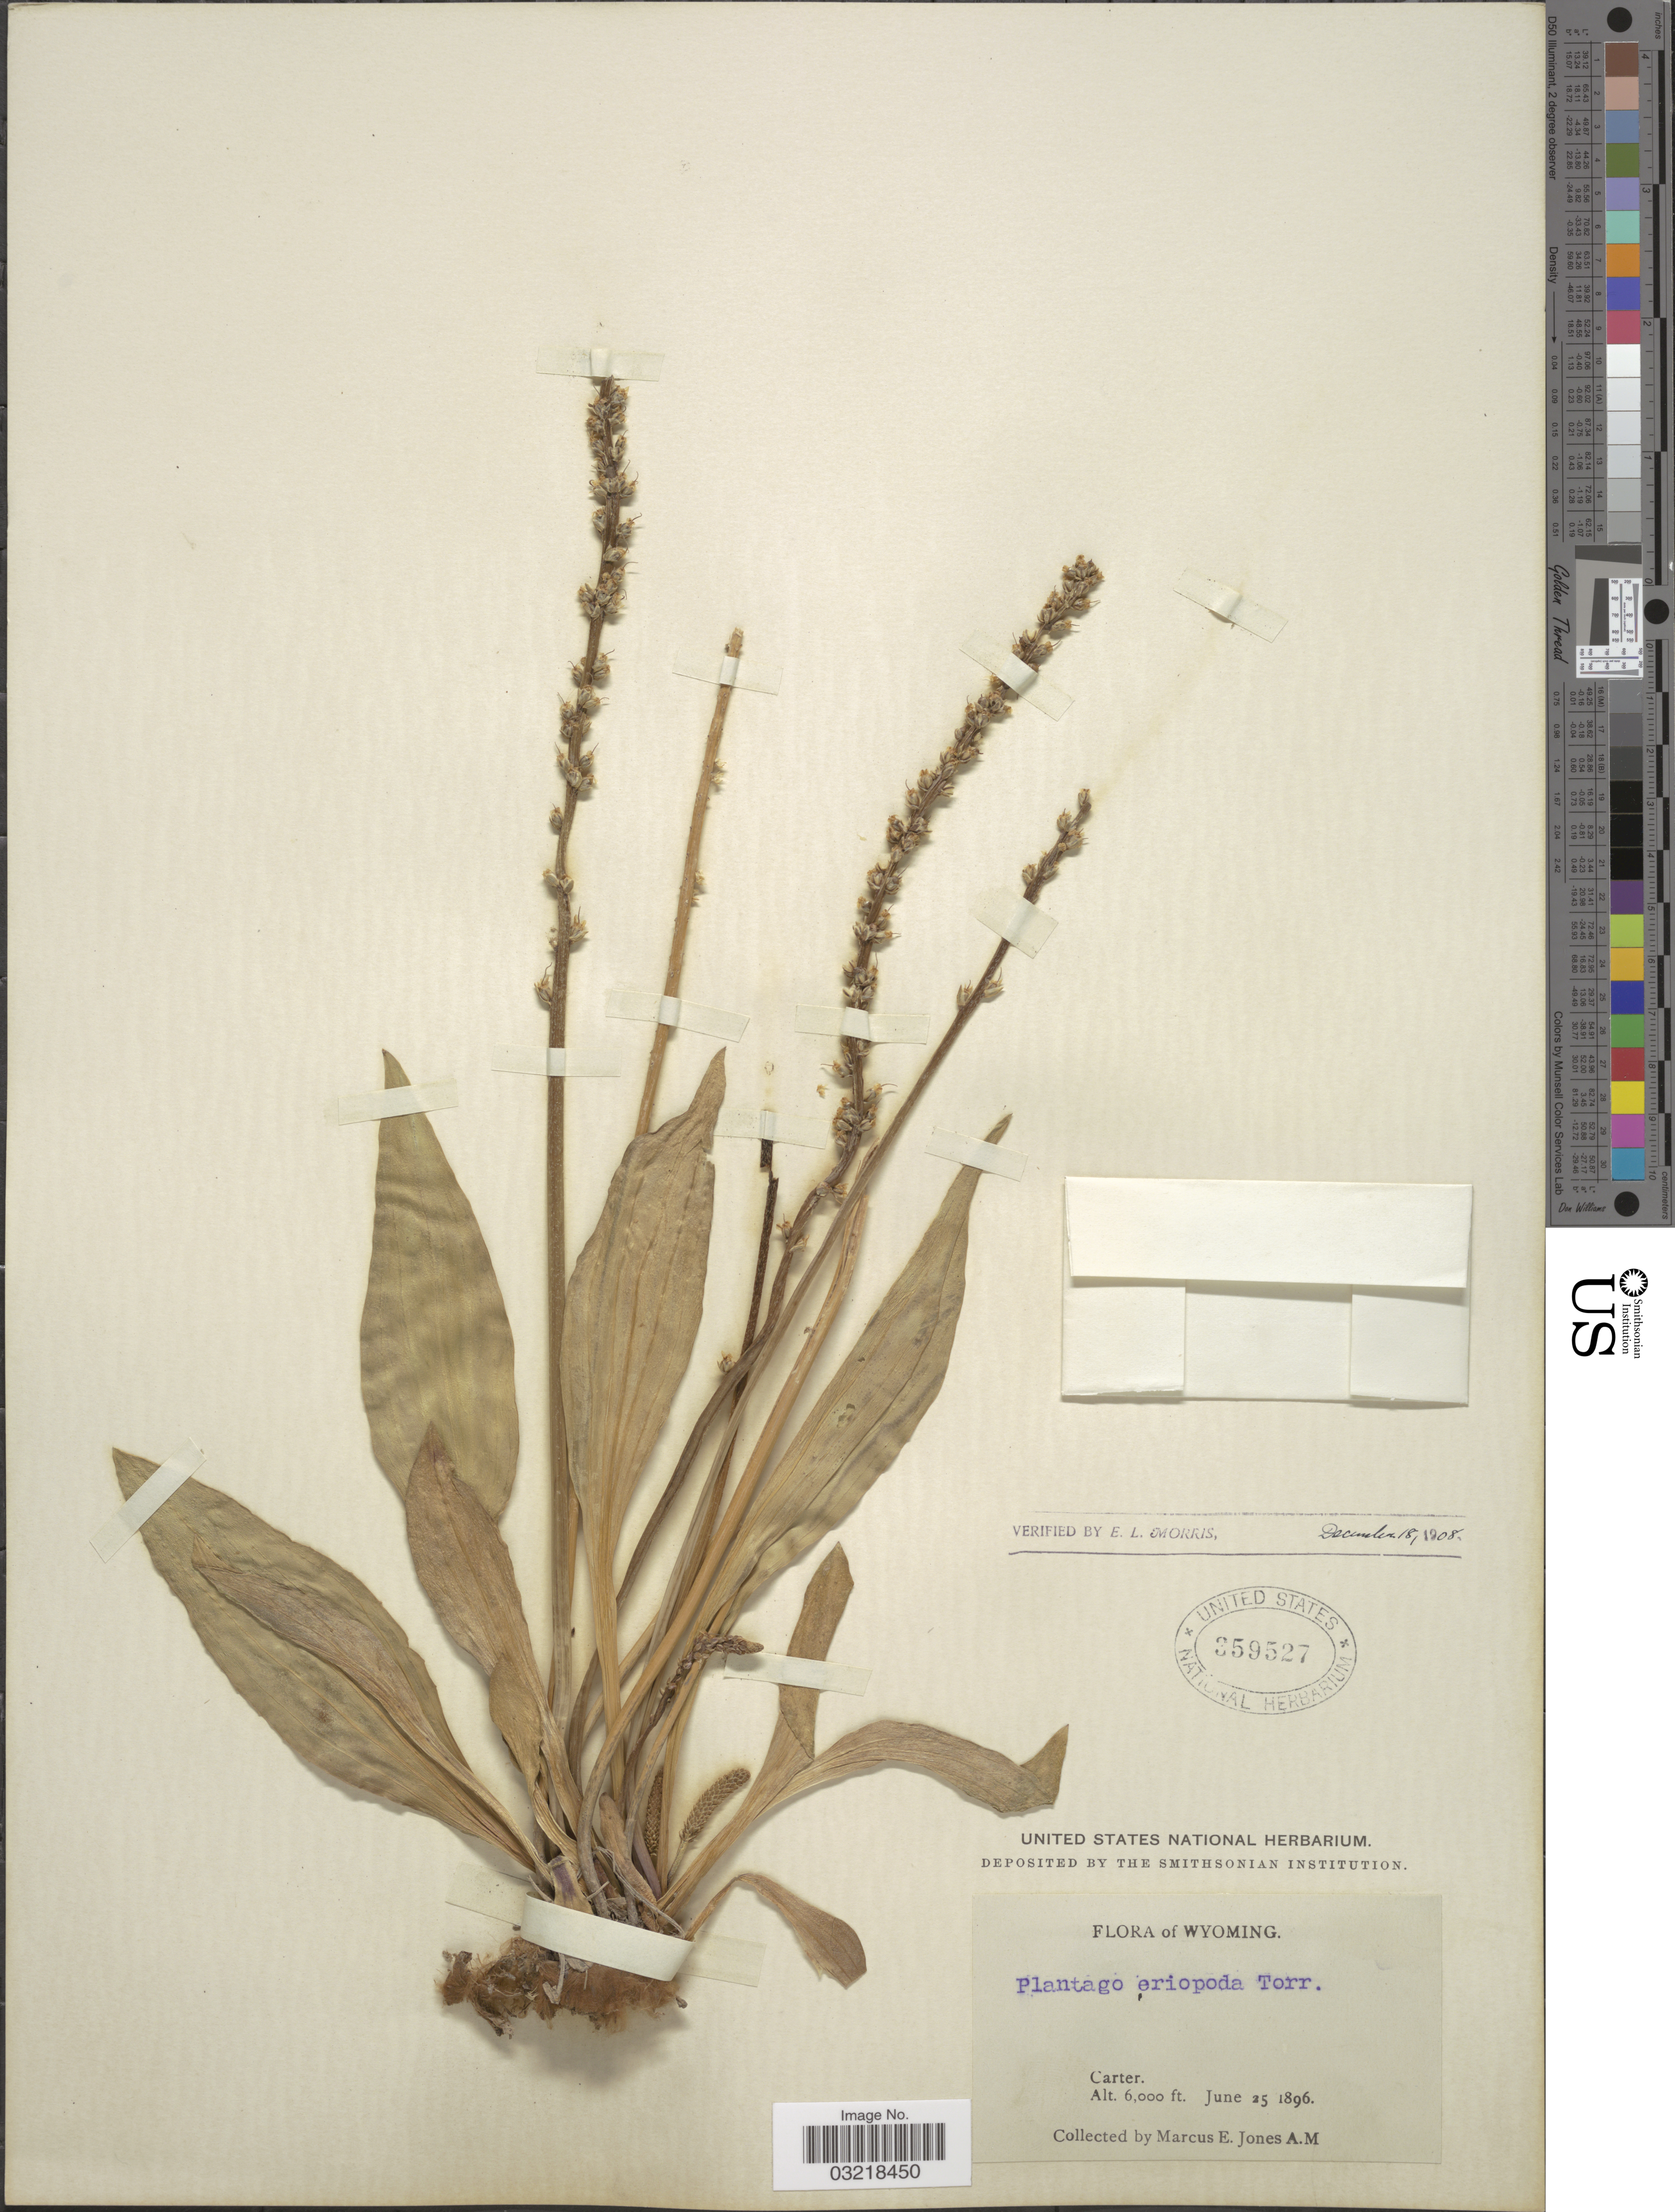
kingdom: Plantae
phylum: Tracheophyta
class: Magnoliopsida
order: Lamiales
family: Plantaginaceae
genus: Plantago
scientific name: Plantago eriopoda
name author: Torr.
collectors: M. E. Jones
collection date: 1896-06-25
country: United States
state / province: Wyoming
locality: Carter.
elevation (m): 1829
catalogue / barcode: US 359527